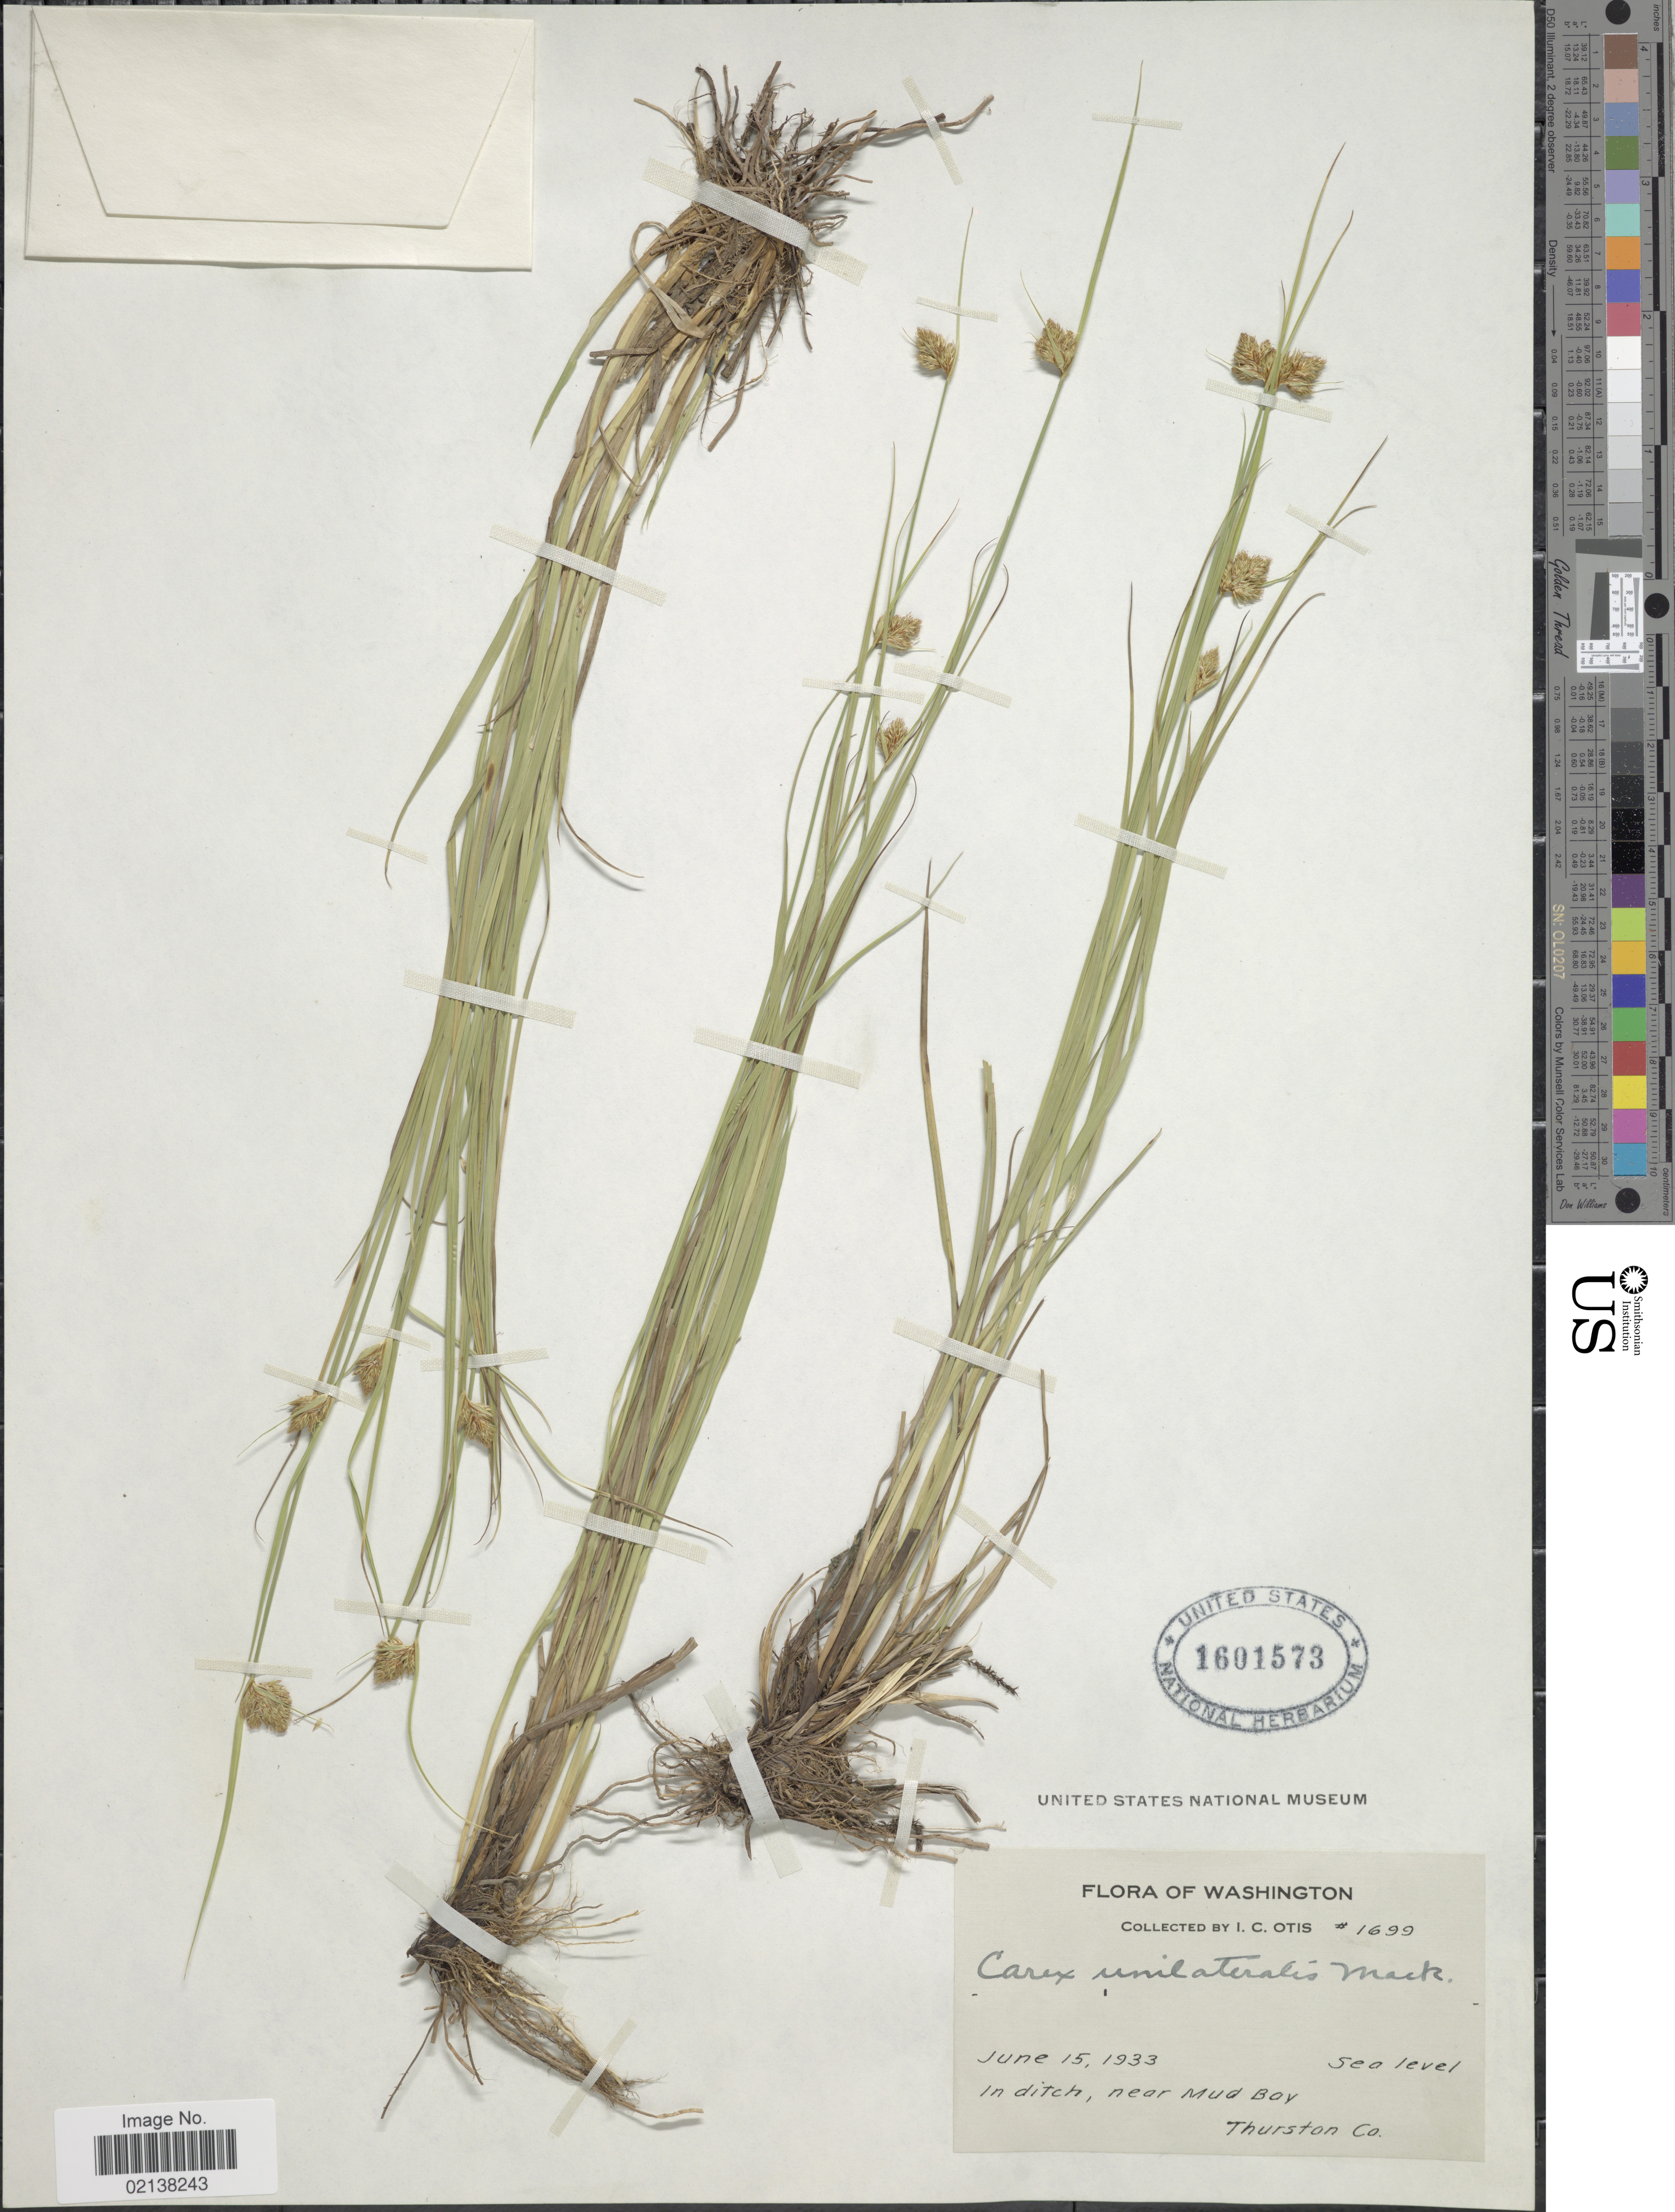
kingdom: Plantae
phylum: Tracheophyta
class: Liliopsida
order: Poales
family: Cyperaceae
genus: Carex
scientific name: Carex unilateralis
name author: Mack.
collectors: I. C. Otis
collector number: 1699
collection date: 1933-06-15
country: United States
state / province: Washington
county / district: Thurston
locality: In ditch, near Mud Bay. Thurston Co.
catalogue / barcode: US 1601573